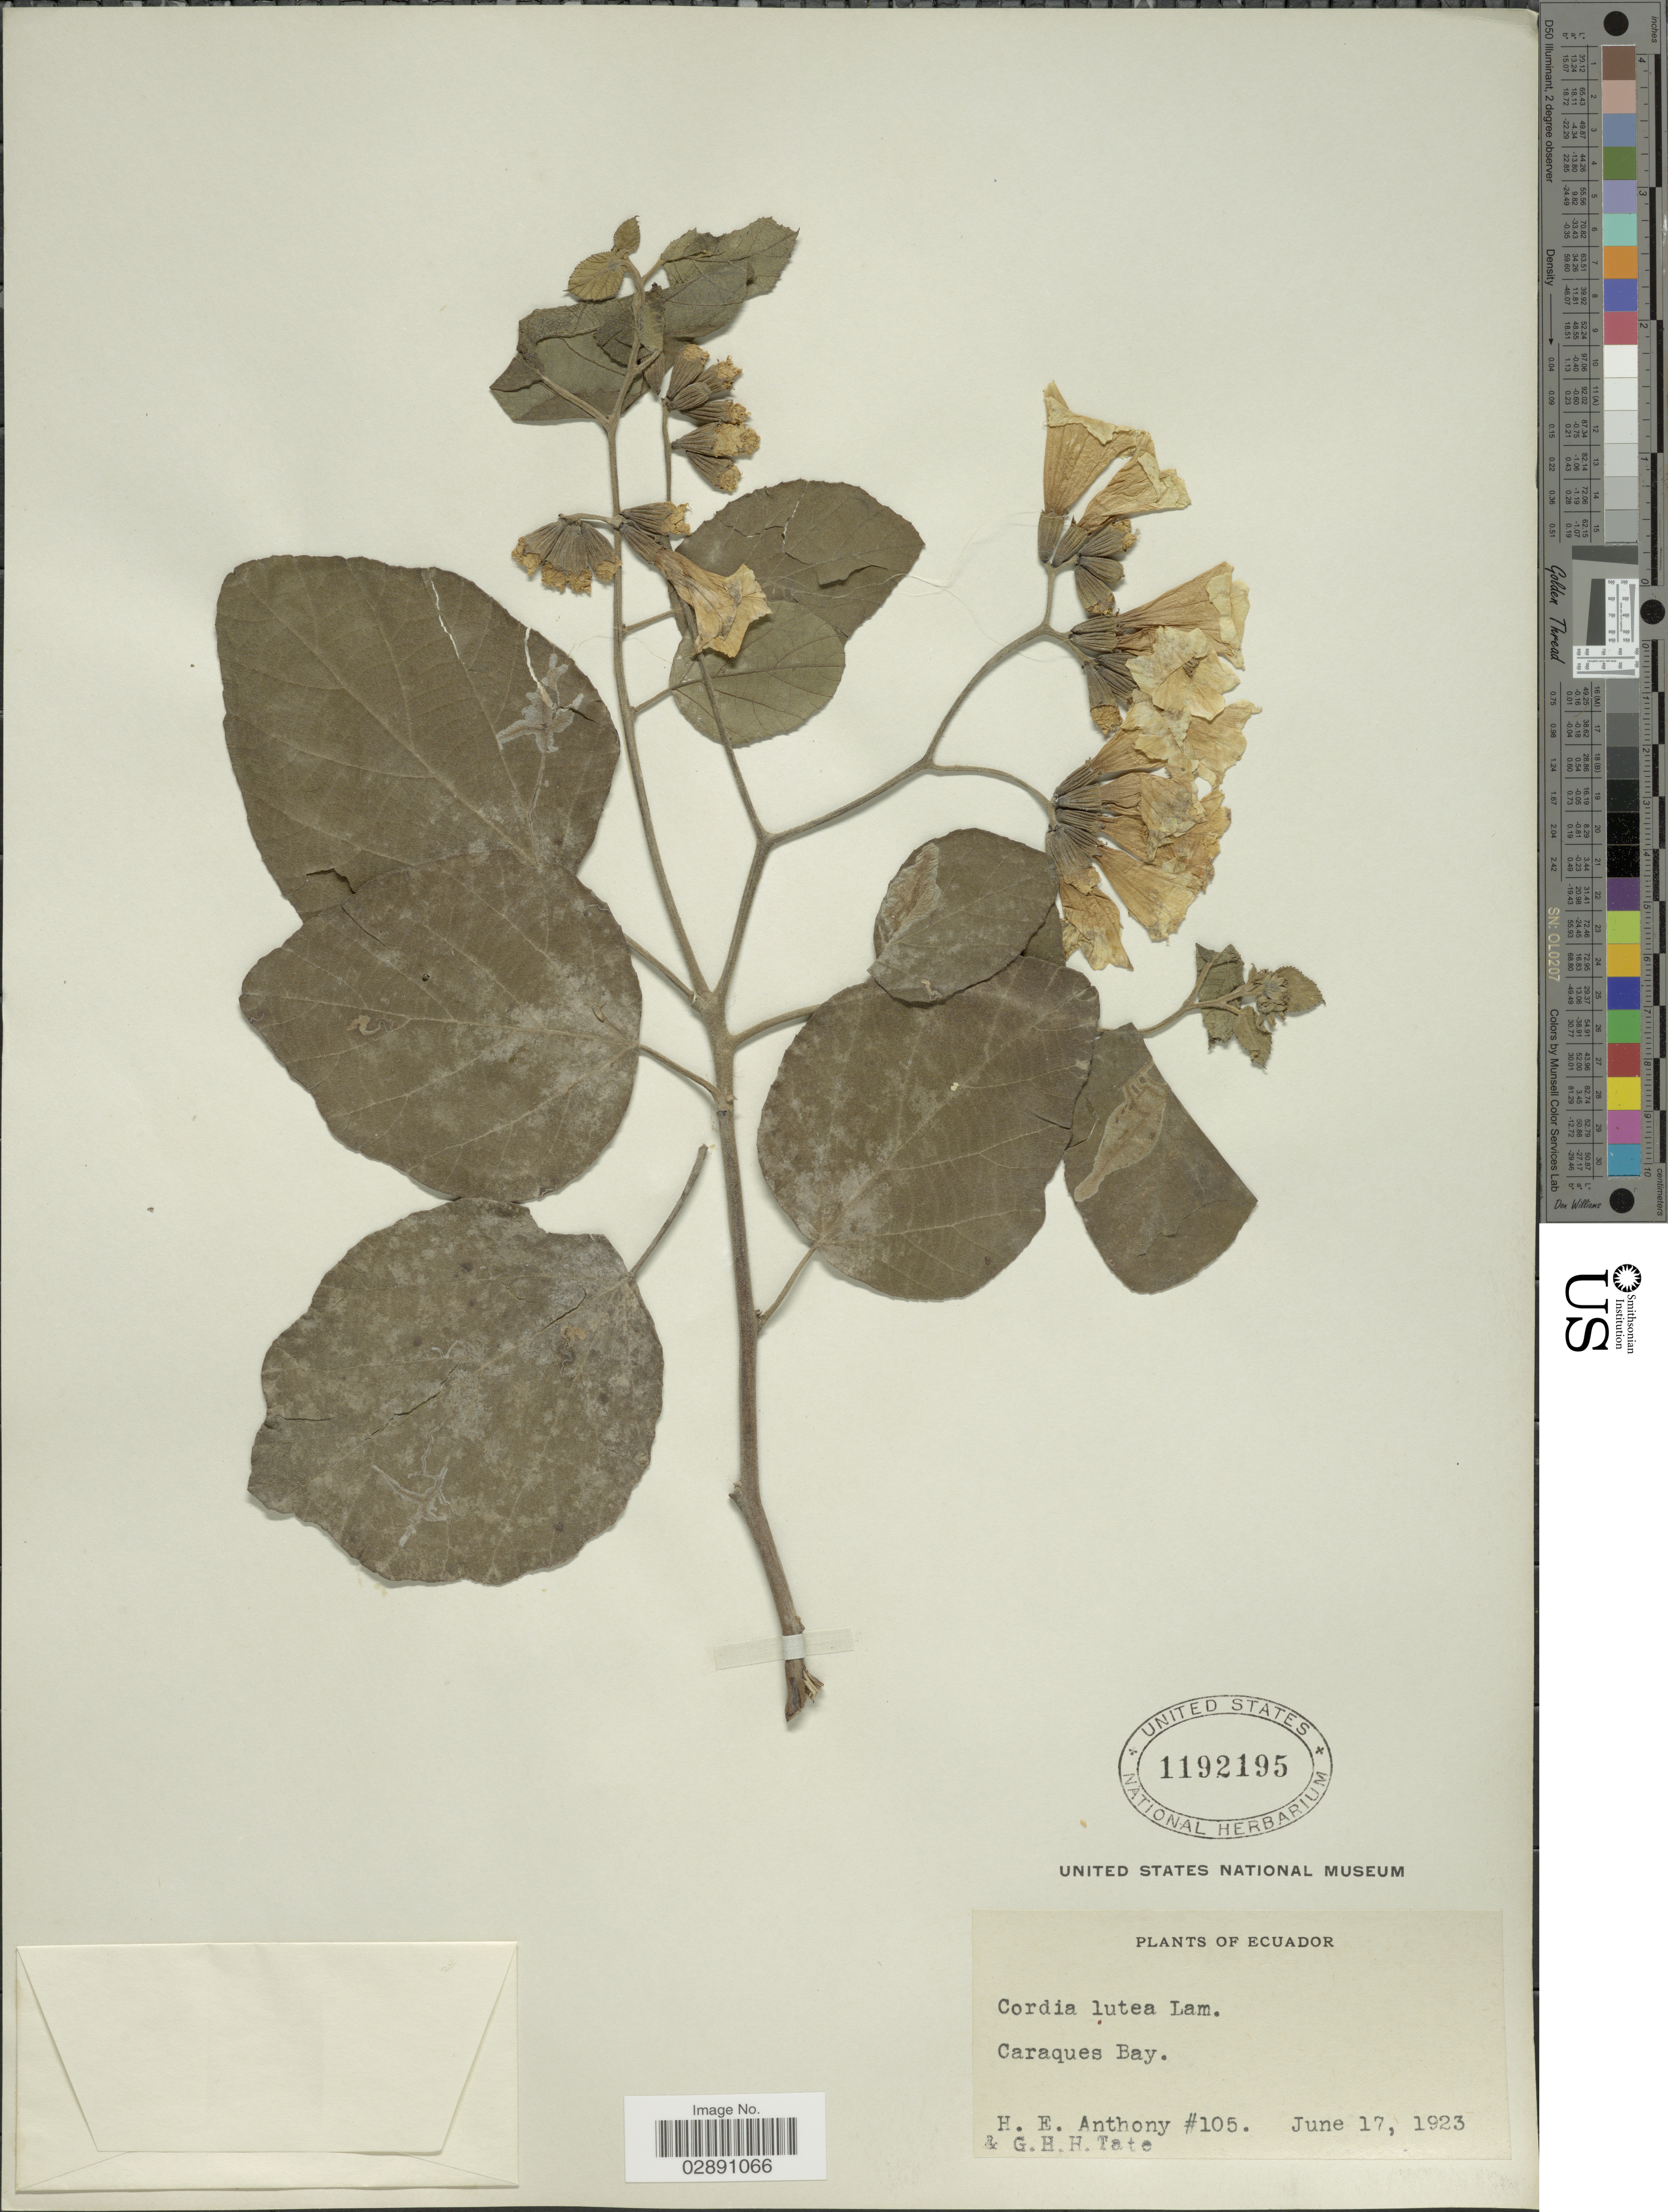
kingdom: Plantae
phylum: Tracheophyta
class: Magnoliopsida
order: Boraginales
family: Cordiaceae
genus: Cordia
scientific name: Cordia lutea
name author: Lam.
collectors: H. E. Anthony & G. H. H.Tate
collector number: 105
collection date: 1923-06-17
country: Ecuador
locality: Caraques Bay.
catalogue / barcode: US 1192195